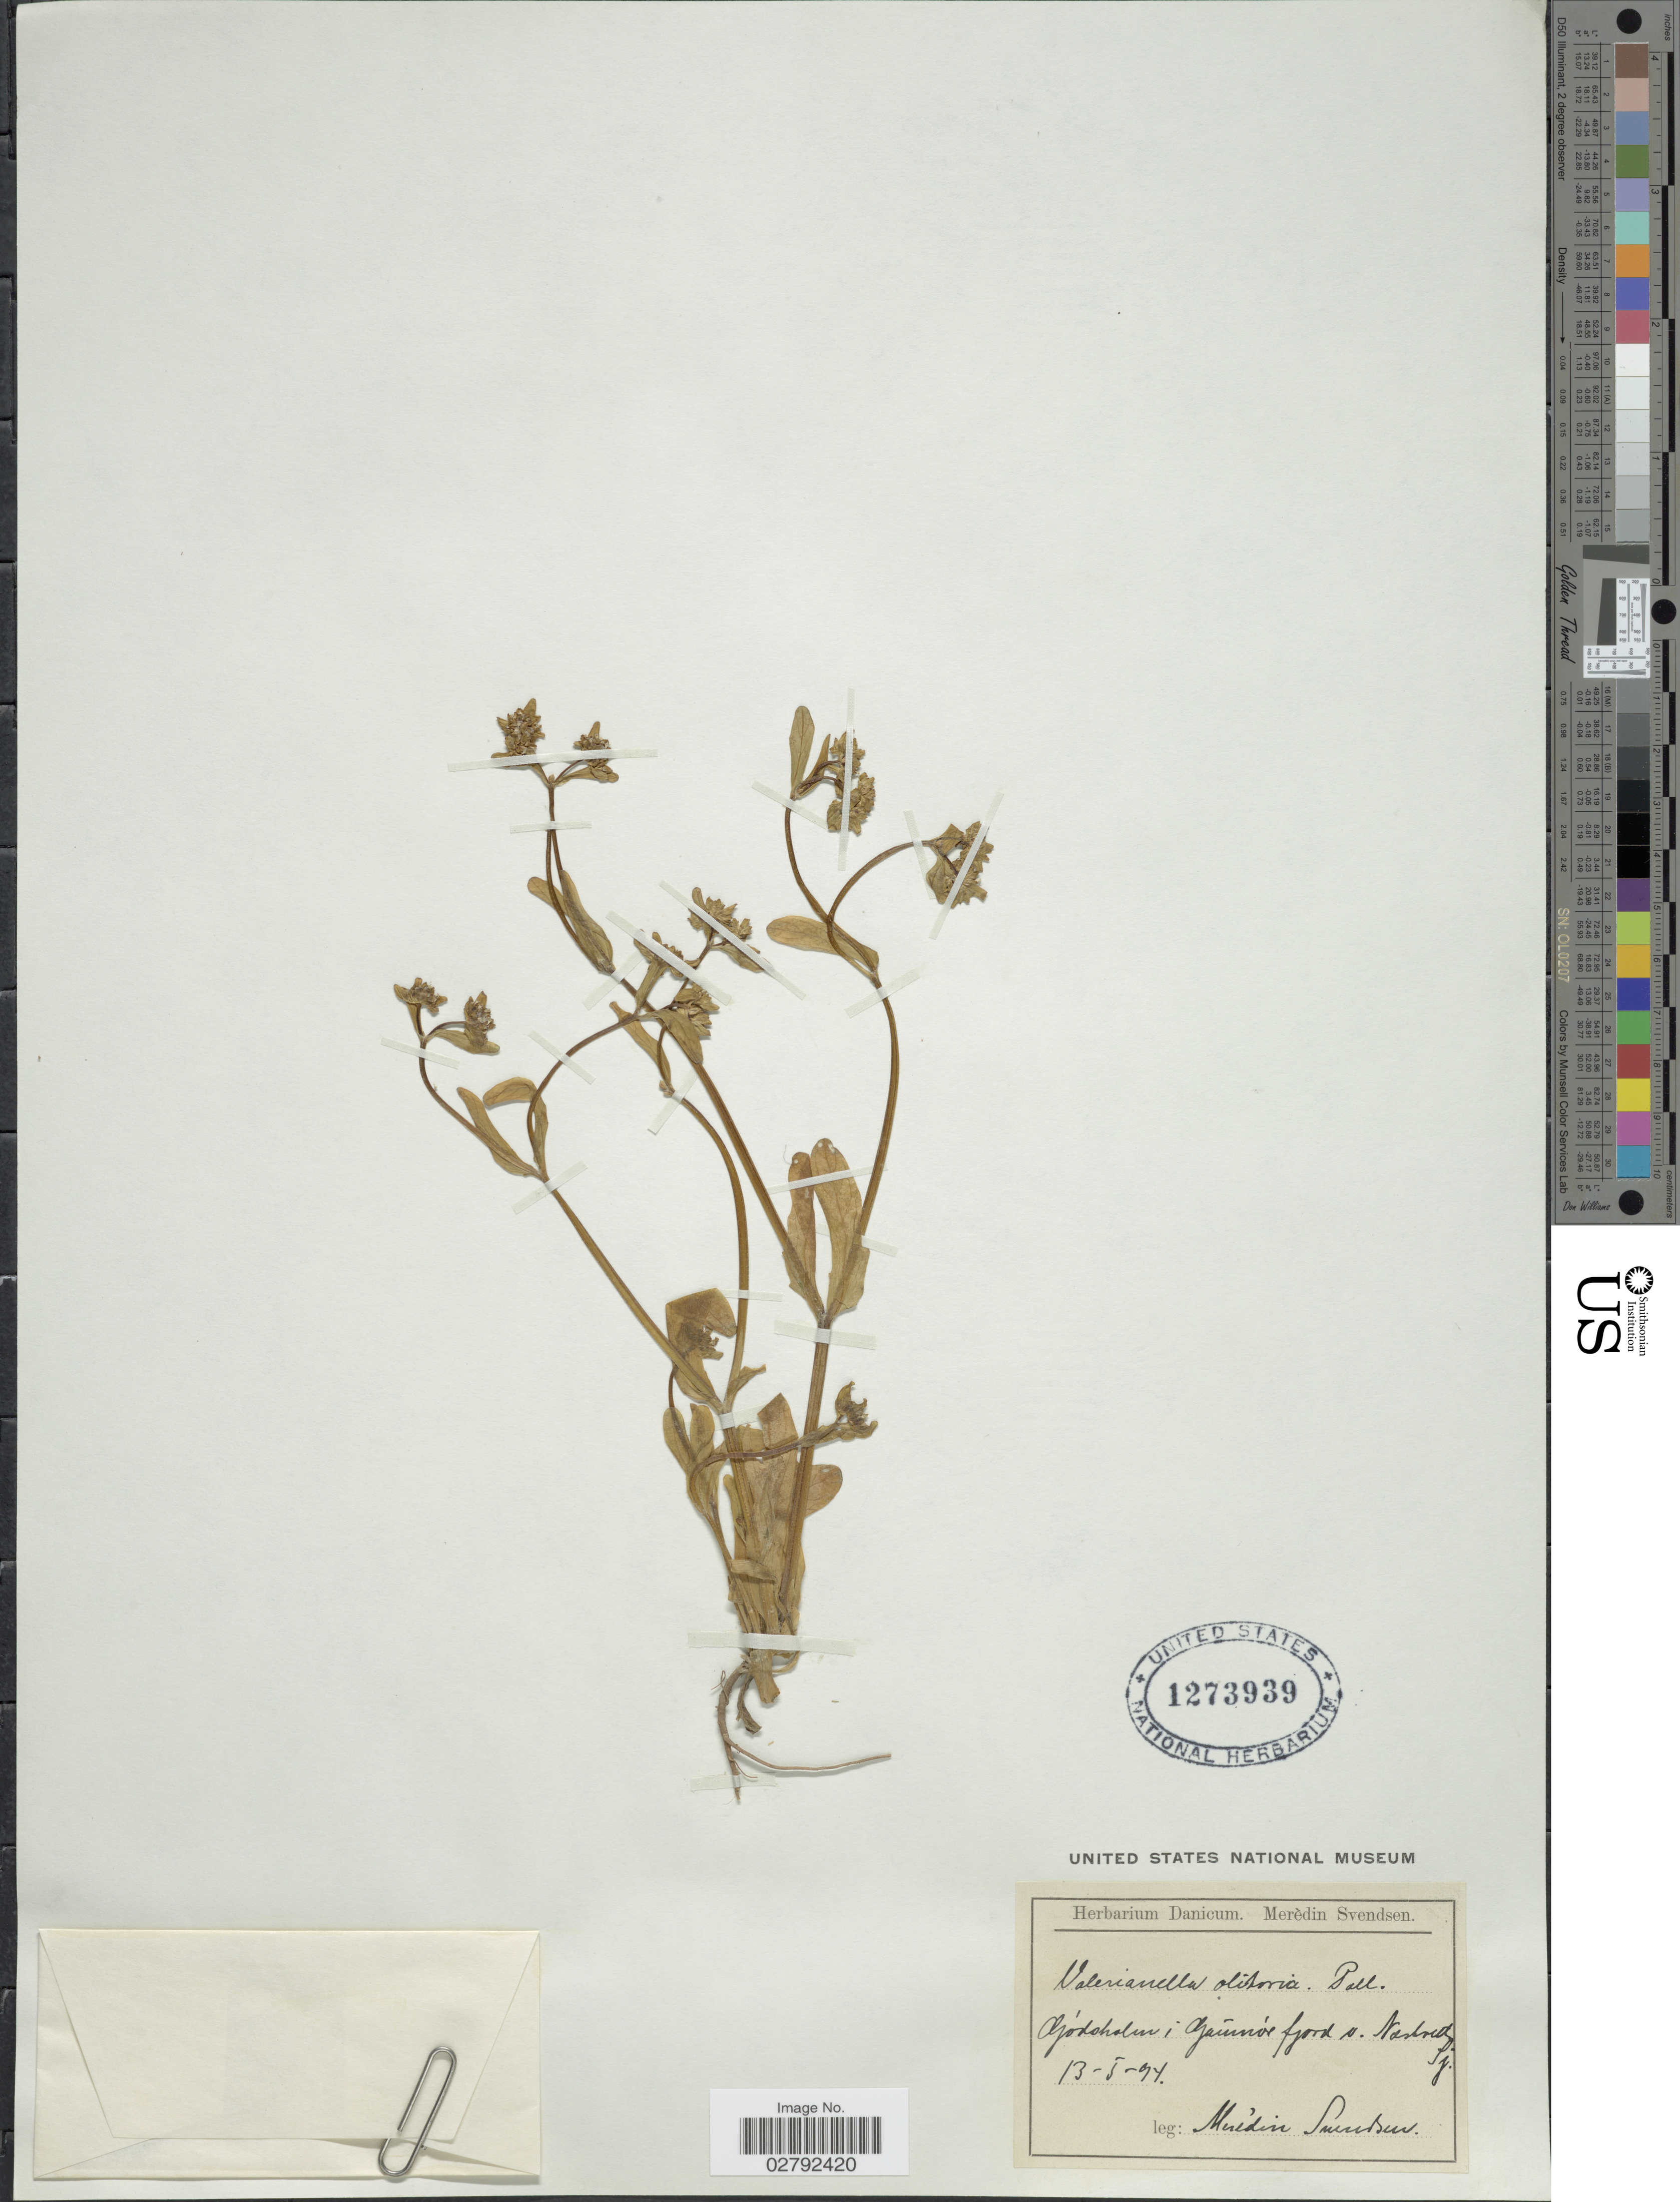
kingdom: Plantae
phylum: Tracheophyta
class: Magnoliopsida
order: Dipsacales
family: Caprifoliaceae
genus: Valerianella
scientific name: Valerianella olitoria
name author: (L.) Pollich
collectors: M. Svendsen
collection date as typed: Transcribed d/m/y: 13/5/94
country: Denmark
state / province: Sjæland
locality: Ajodohalun; Gaínnoe fjord v. Næstved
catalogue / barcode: US 1273939